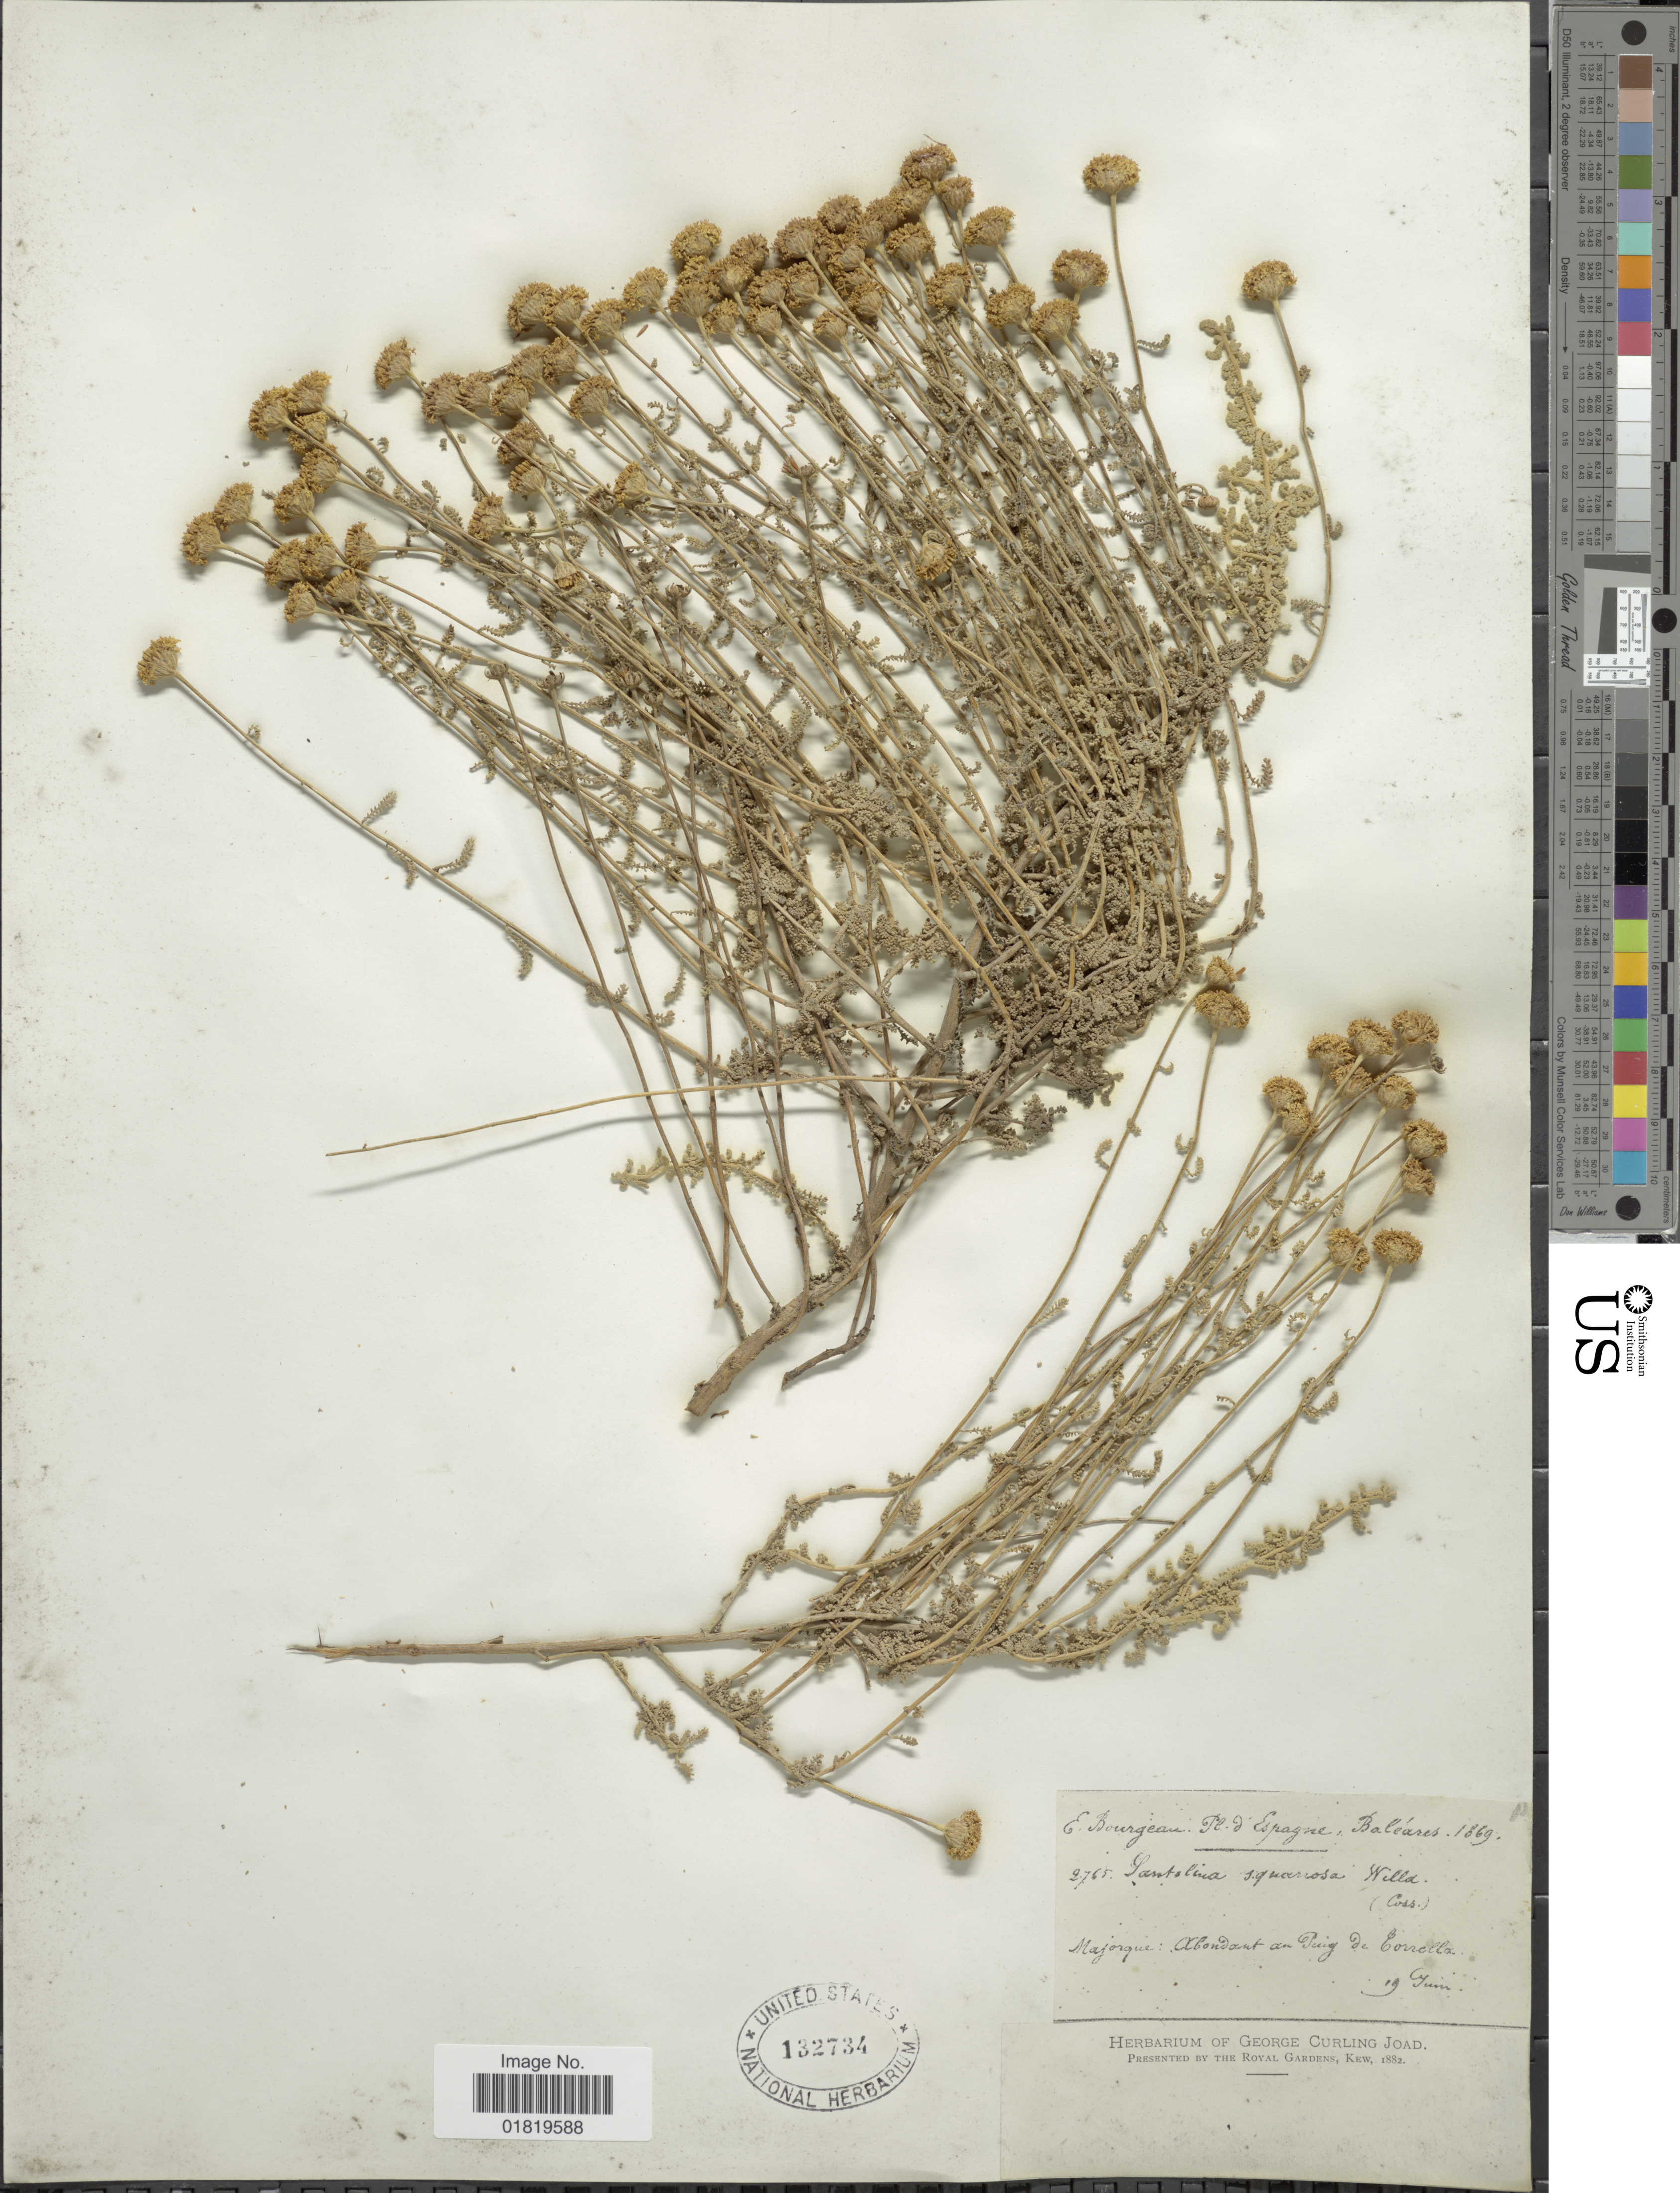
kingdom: Plantae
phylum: Tracheophyta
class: Magnoliopsida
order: Asterales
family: Asteraceae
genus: Santolina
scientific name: Santolina squarrosa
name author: Willd.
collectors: E. Bourgeau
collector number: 2765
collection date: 1869-06-19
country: Spain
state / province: Islas Baleares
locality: Majorque: Abondant an Puig de Torella.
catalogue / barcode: US 132734